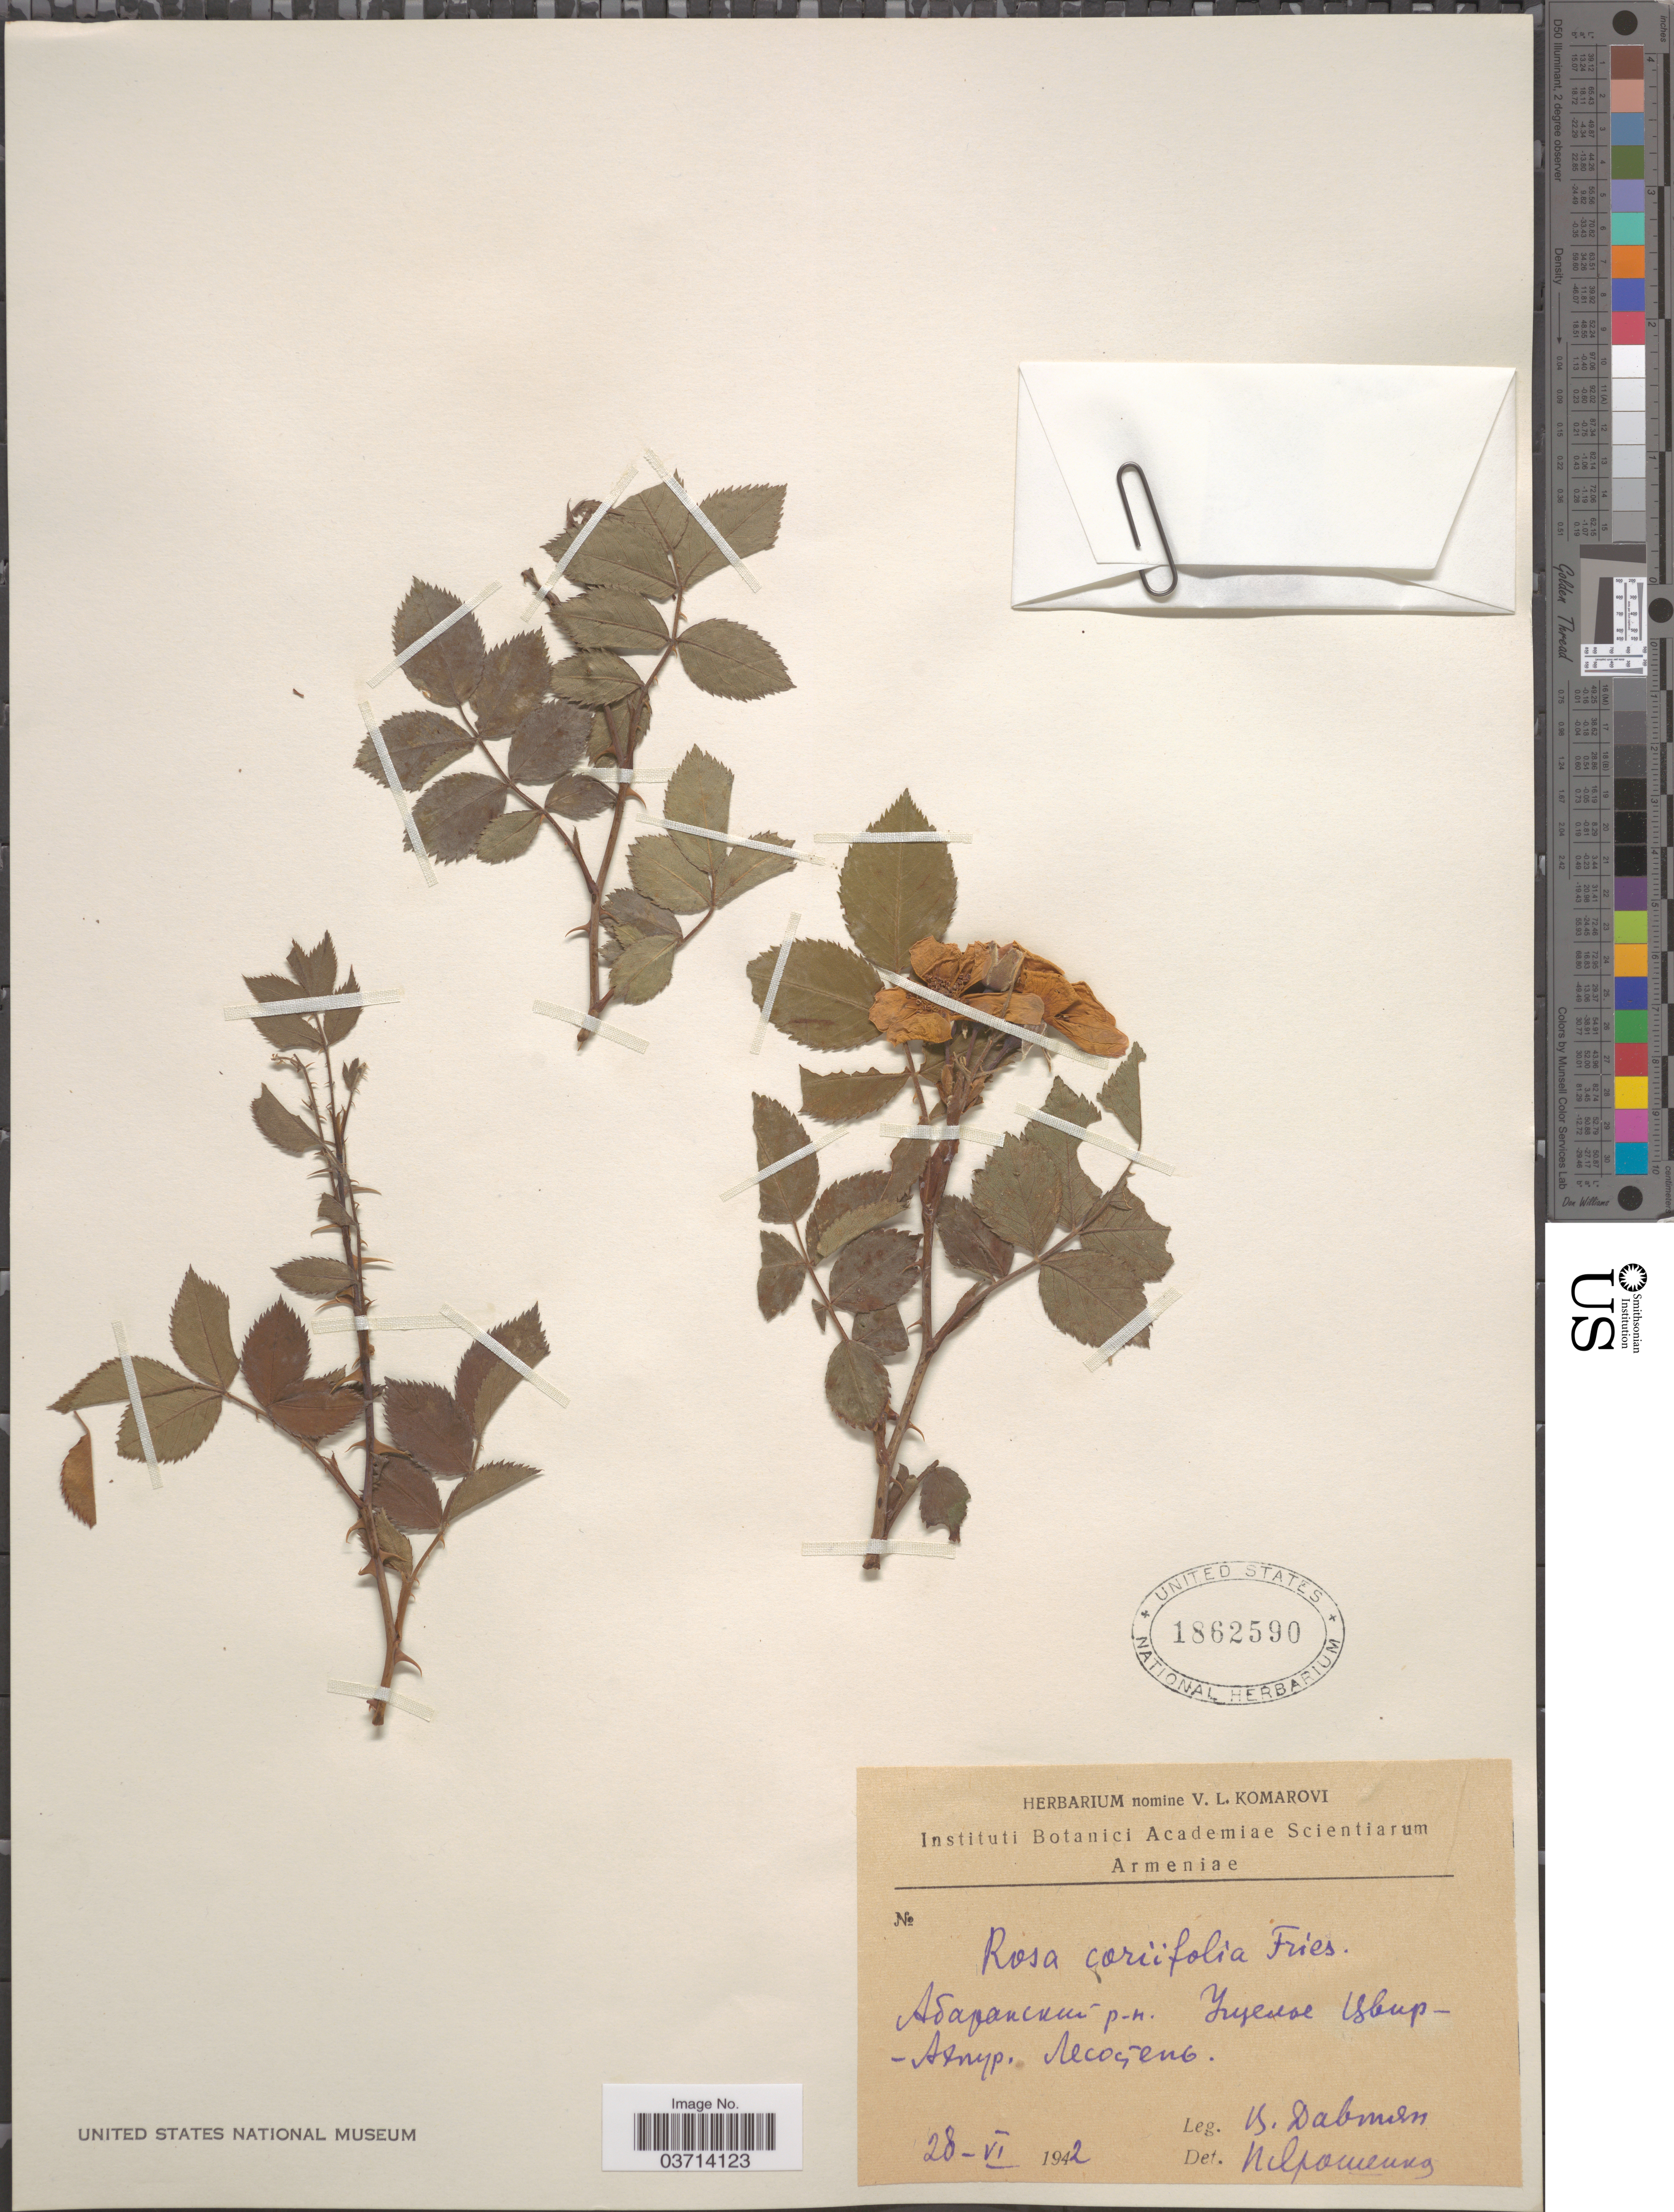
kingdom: Plantae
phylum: Tracheophyta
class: Magnoliopsida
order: Rosales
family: Rosaceae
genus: Rosa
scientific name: Rosa coriifolia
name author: Fr. a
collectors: X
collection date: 1942-06-28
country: Armenia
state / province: Aragatsotn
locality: Aparanskiy Rayon (Aparani Shrjan)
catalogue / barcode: US 1862590